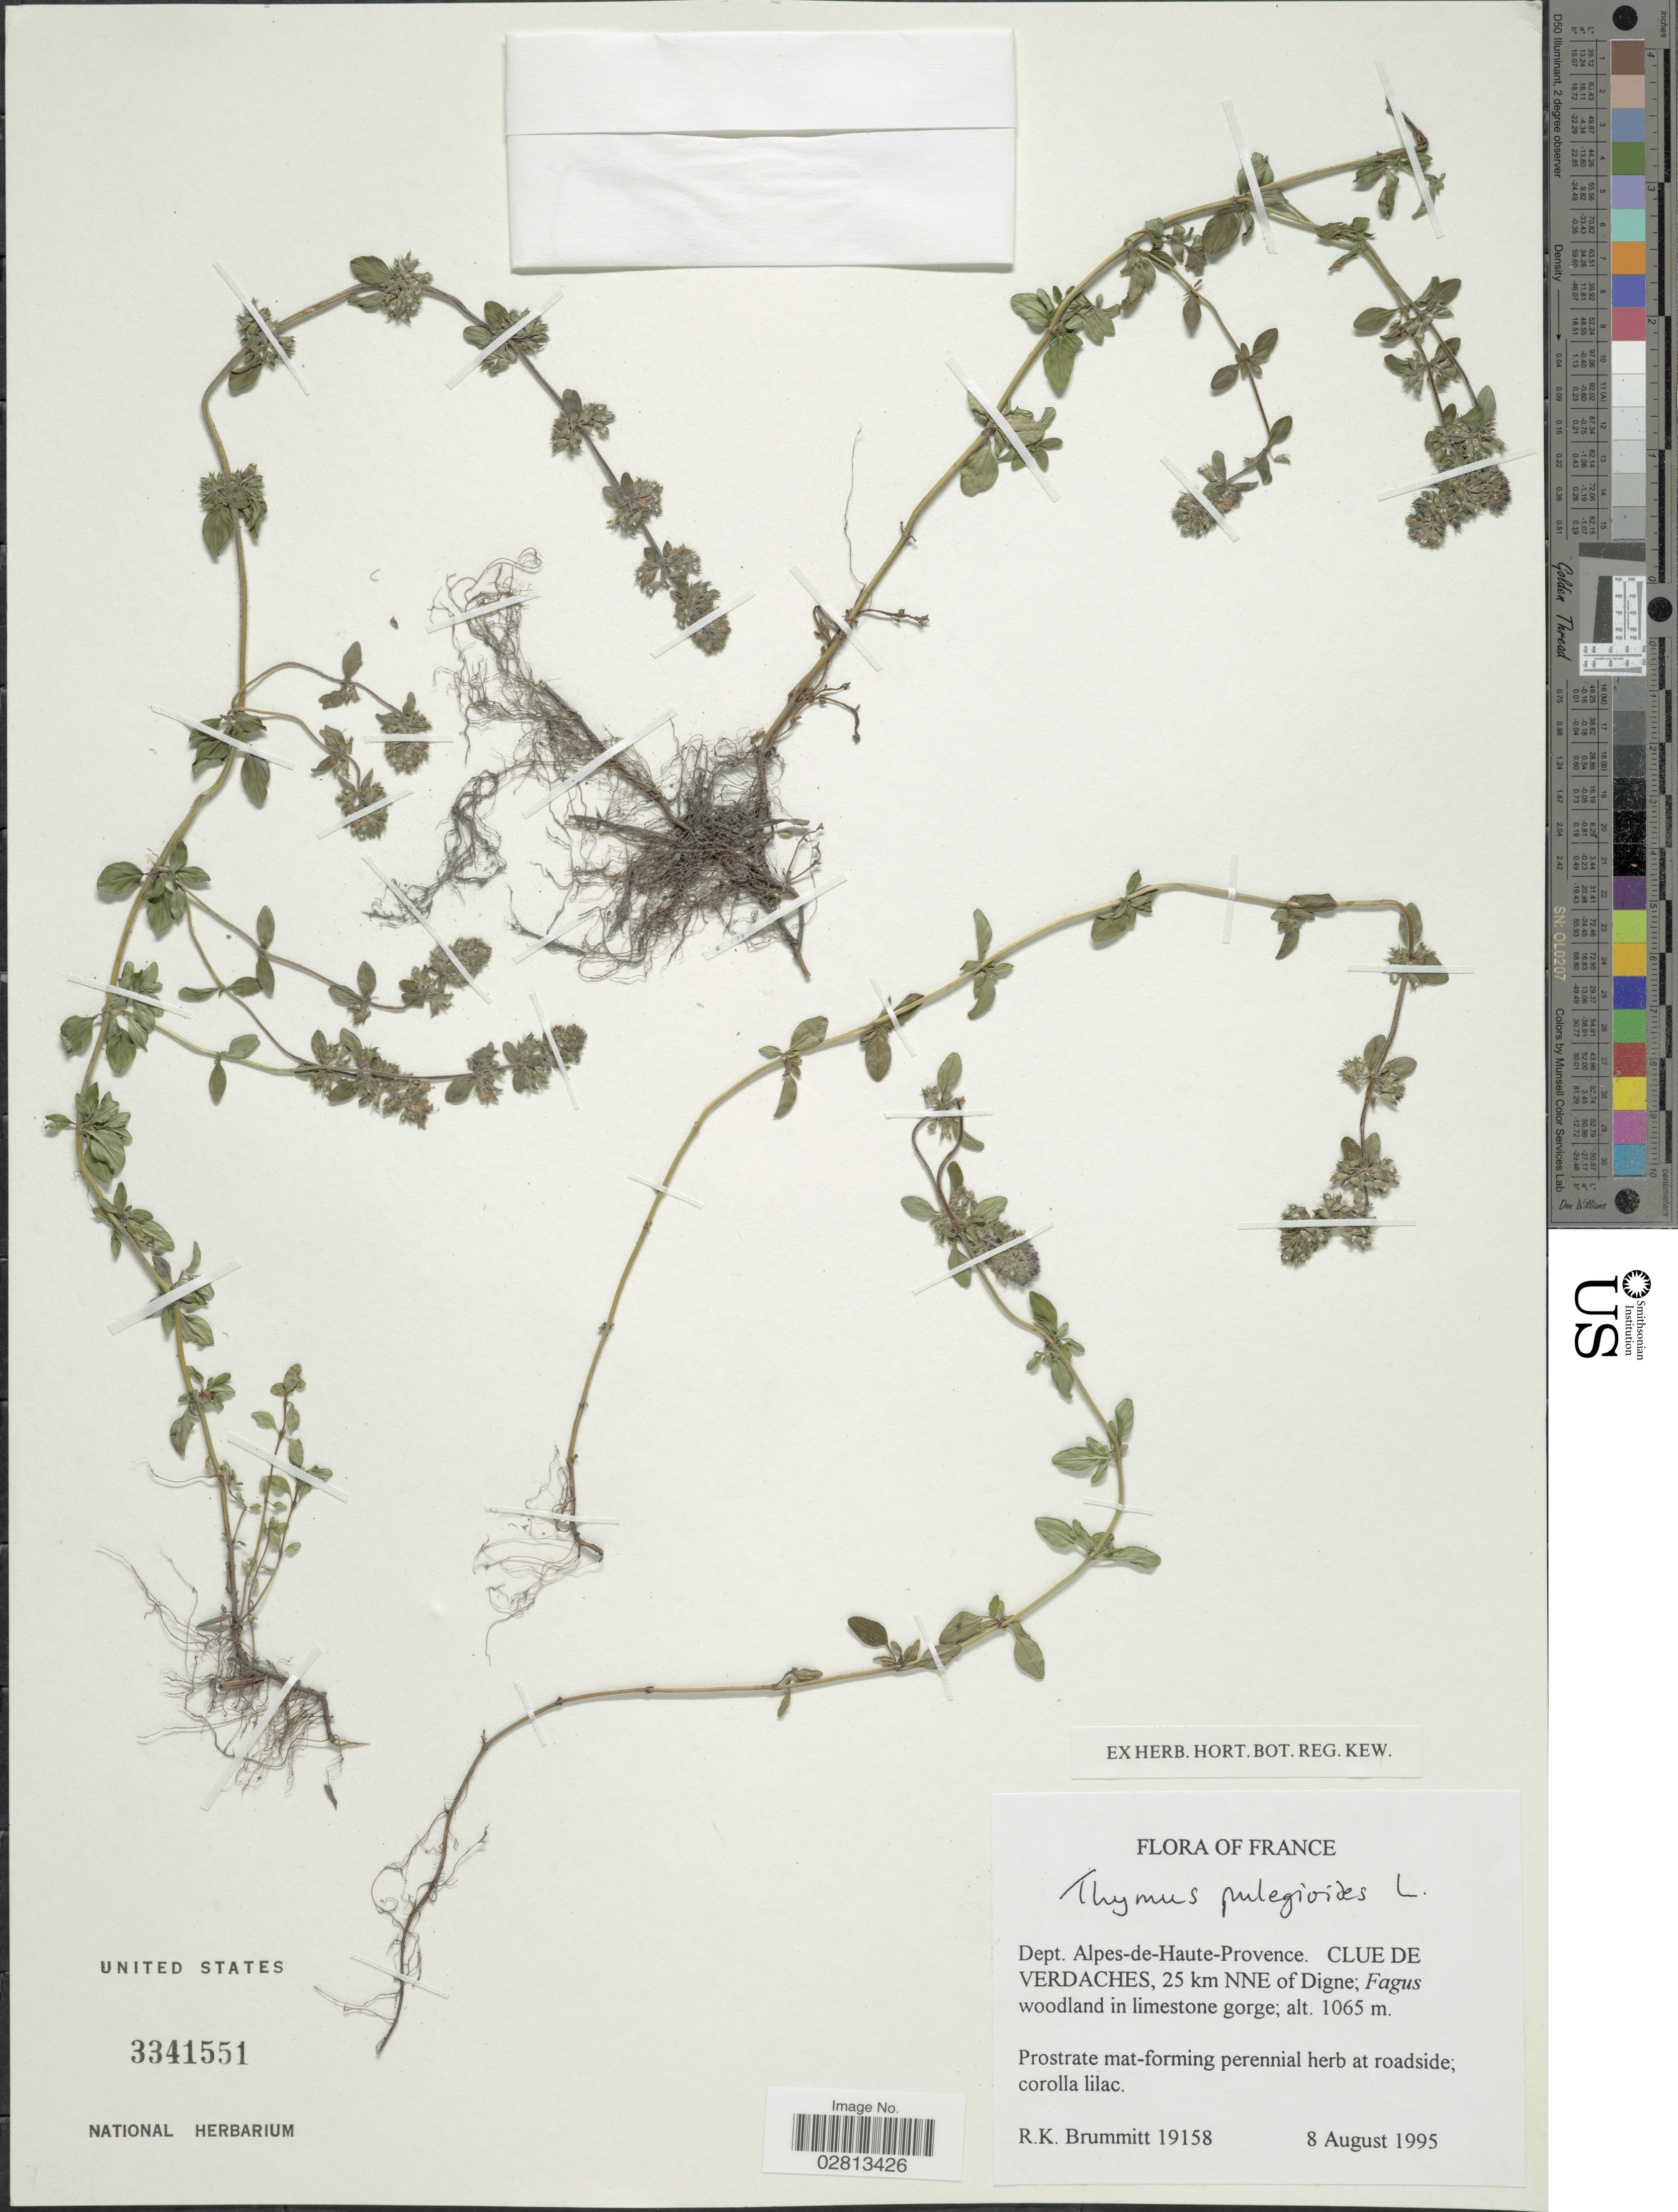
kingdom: Plantae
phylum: Tracheophyta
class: Magnoliopsida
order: Lamiales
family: Lamiaceae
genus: Thymus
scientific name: Thymus pulegioides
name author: L.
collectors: R. K. Brummitt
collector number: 19158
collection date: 1995-08-08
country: France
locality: Dept. Alpes-de-Haute-Provence. Clue de Verdaches, 25 km NNE of Digne.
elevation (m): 1065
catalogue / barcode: US 3341551